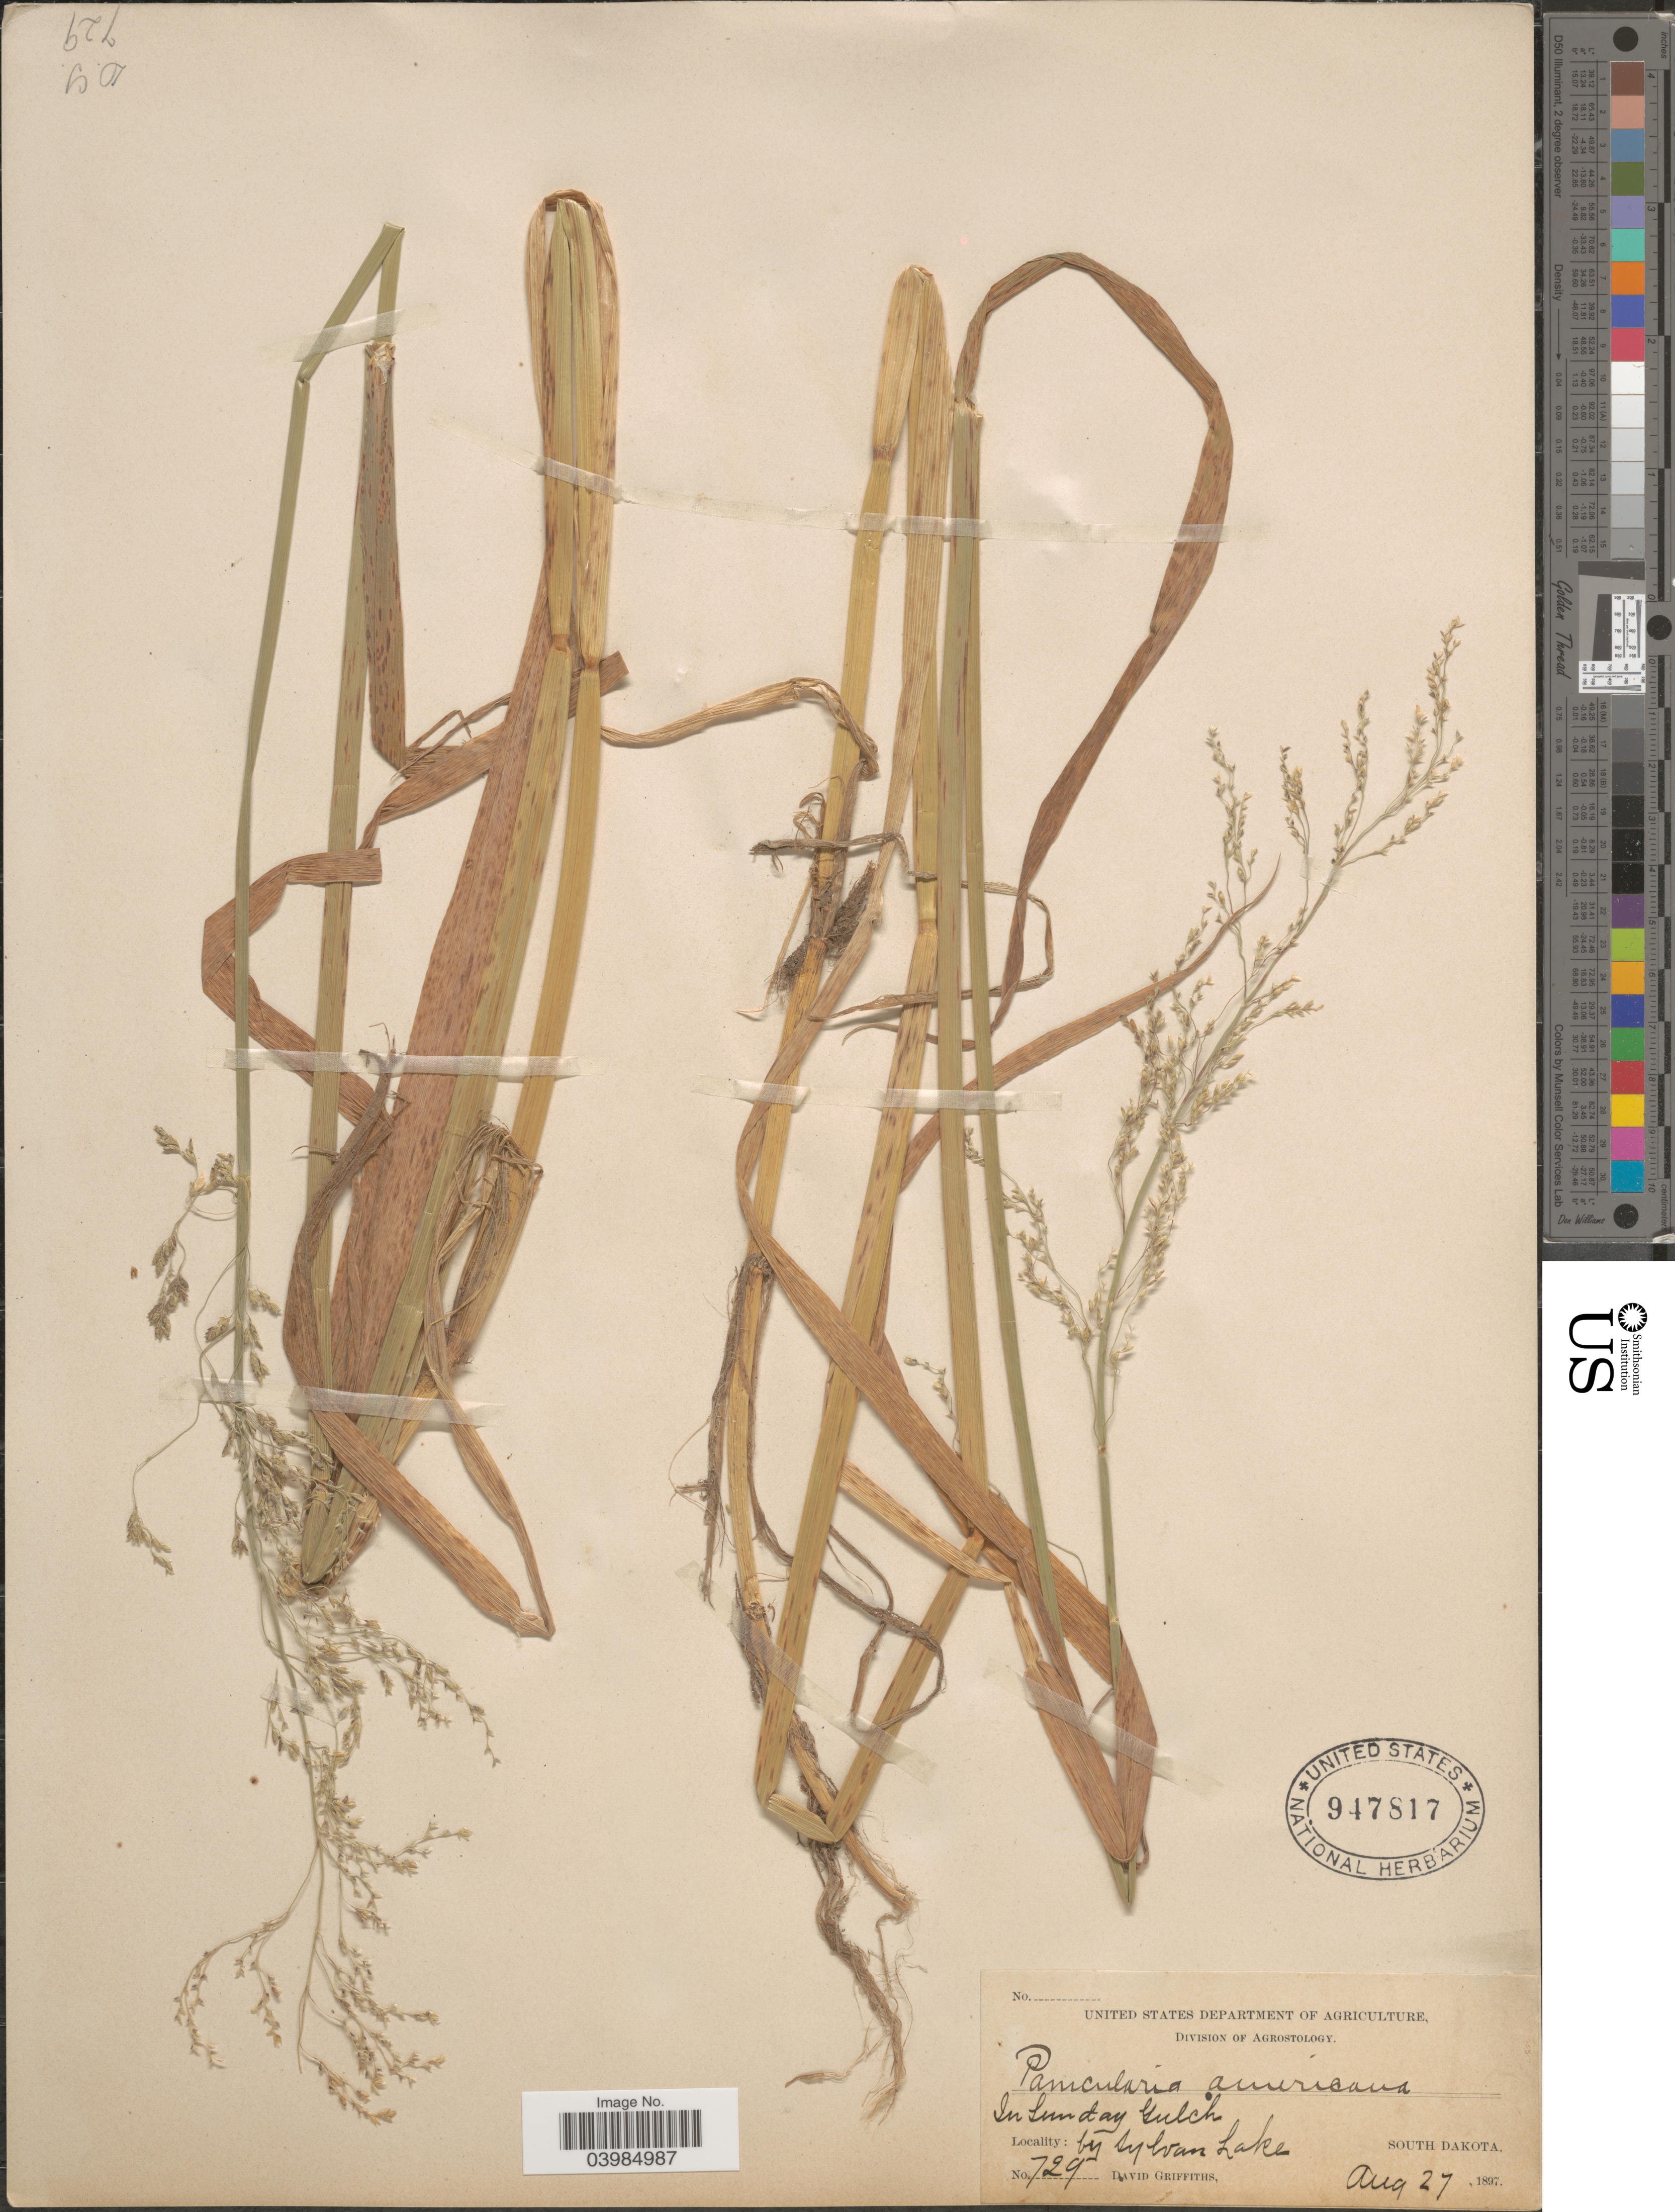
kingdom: Plantae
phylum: Tracheophyta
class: Liliopsida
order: Poales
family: Poaceae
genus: Glyceria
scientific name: Glyceria sp.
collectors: D. Griffiths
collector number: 729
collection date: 1897-08-27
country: United States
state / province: South Dakota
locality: In Sunday Gulch by Sylvan Lake.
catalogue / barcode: US 947817